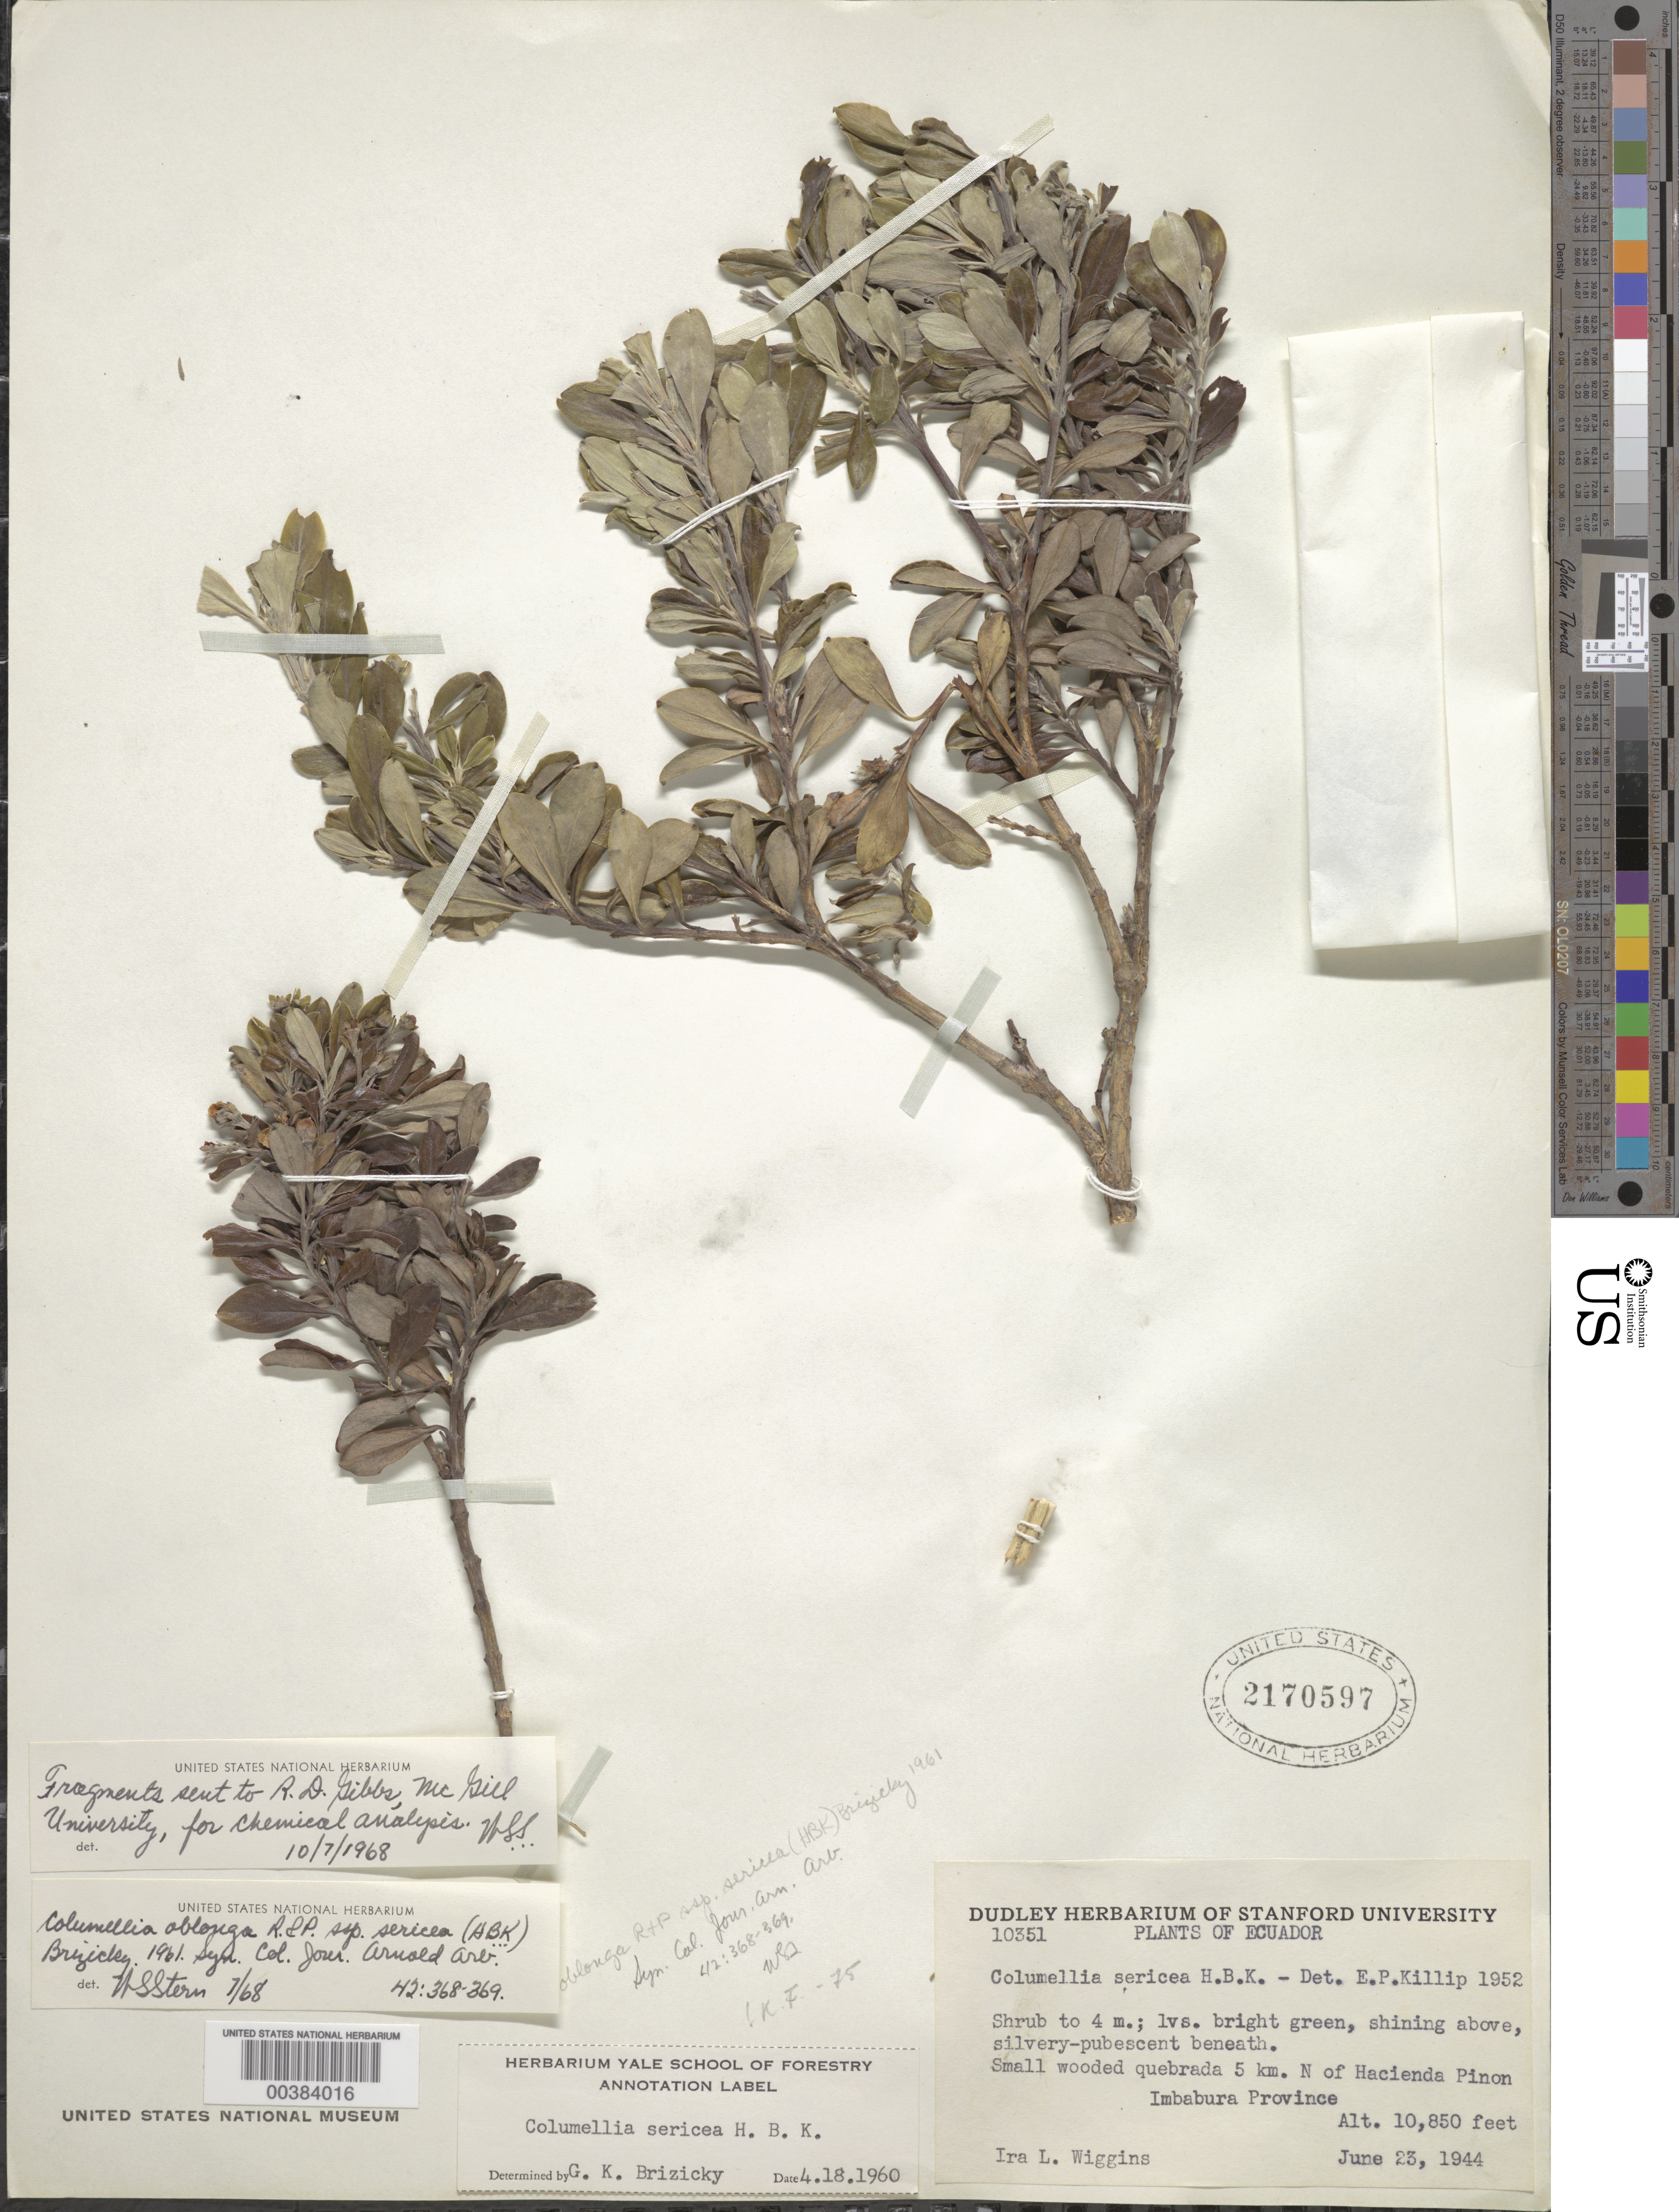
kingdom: Plantae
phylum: Tracheophyta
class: Magnoliopsida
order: Bruniales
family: Columelliaceae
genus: Columellia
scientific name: Columellia oblonga subsp. sericea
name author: (Kunth) Brizicky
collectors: I. L. Wiggins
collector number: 10351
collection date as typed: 23 Jun 1944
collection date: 1944-06-23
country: Ecuador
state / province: Imbabura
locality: N of Hacienda Pinon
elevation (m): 3307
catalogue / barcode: US 2170597